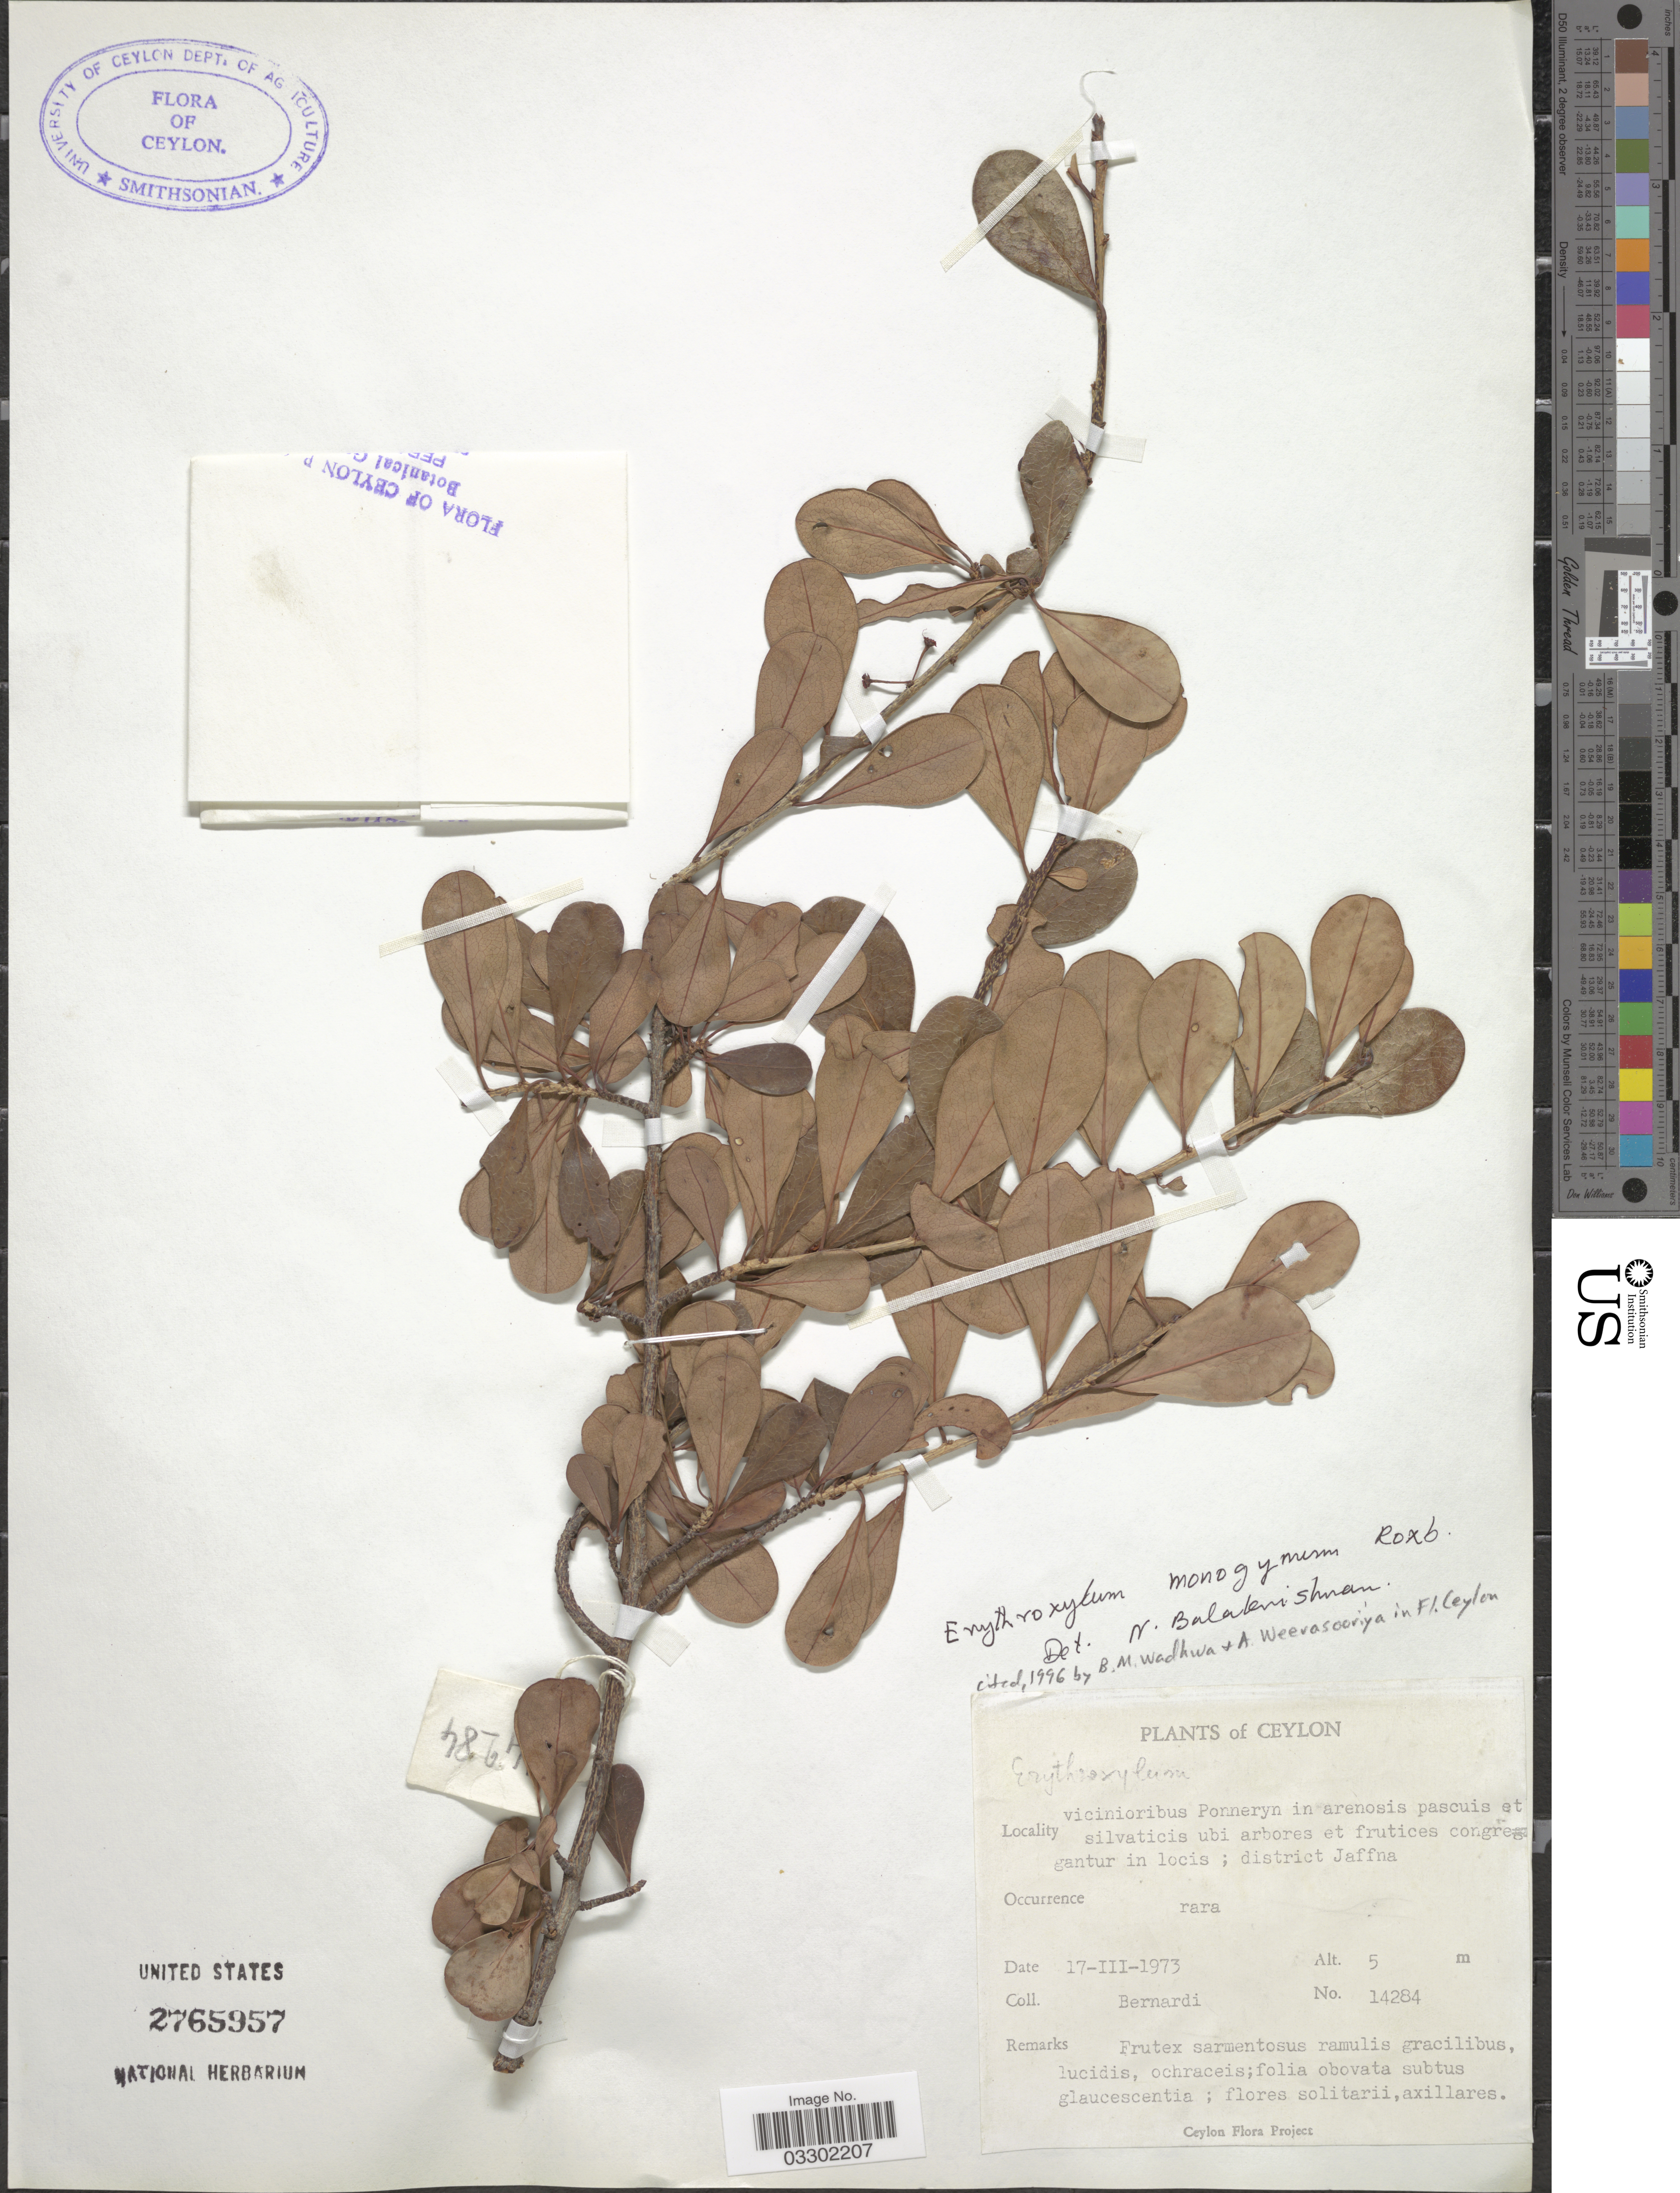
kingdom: Plantae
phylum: Tracheophyta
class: Magnoliopsida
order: Malpighiales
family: Erythroxylaceae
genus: Erythroxylum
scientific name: Erythroxylum monogynum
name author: Roxb.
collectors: Bernardi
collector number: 14284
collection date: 1973-03-17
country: Sri Lanka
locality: Ceylon, district Jaffna.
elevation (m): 5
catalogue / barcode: US 2765957